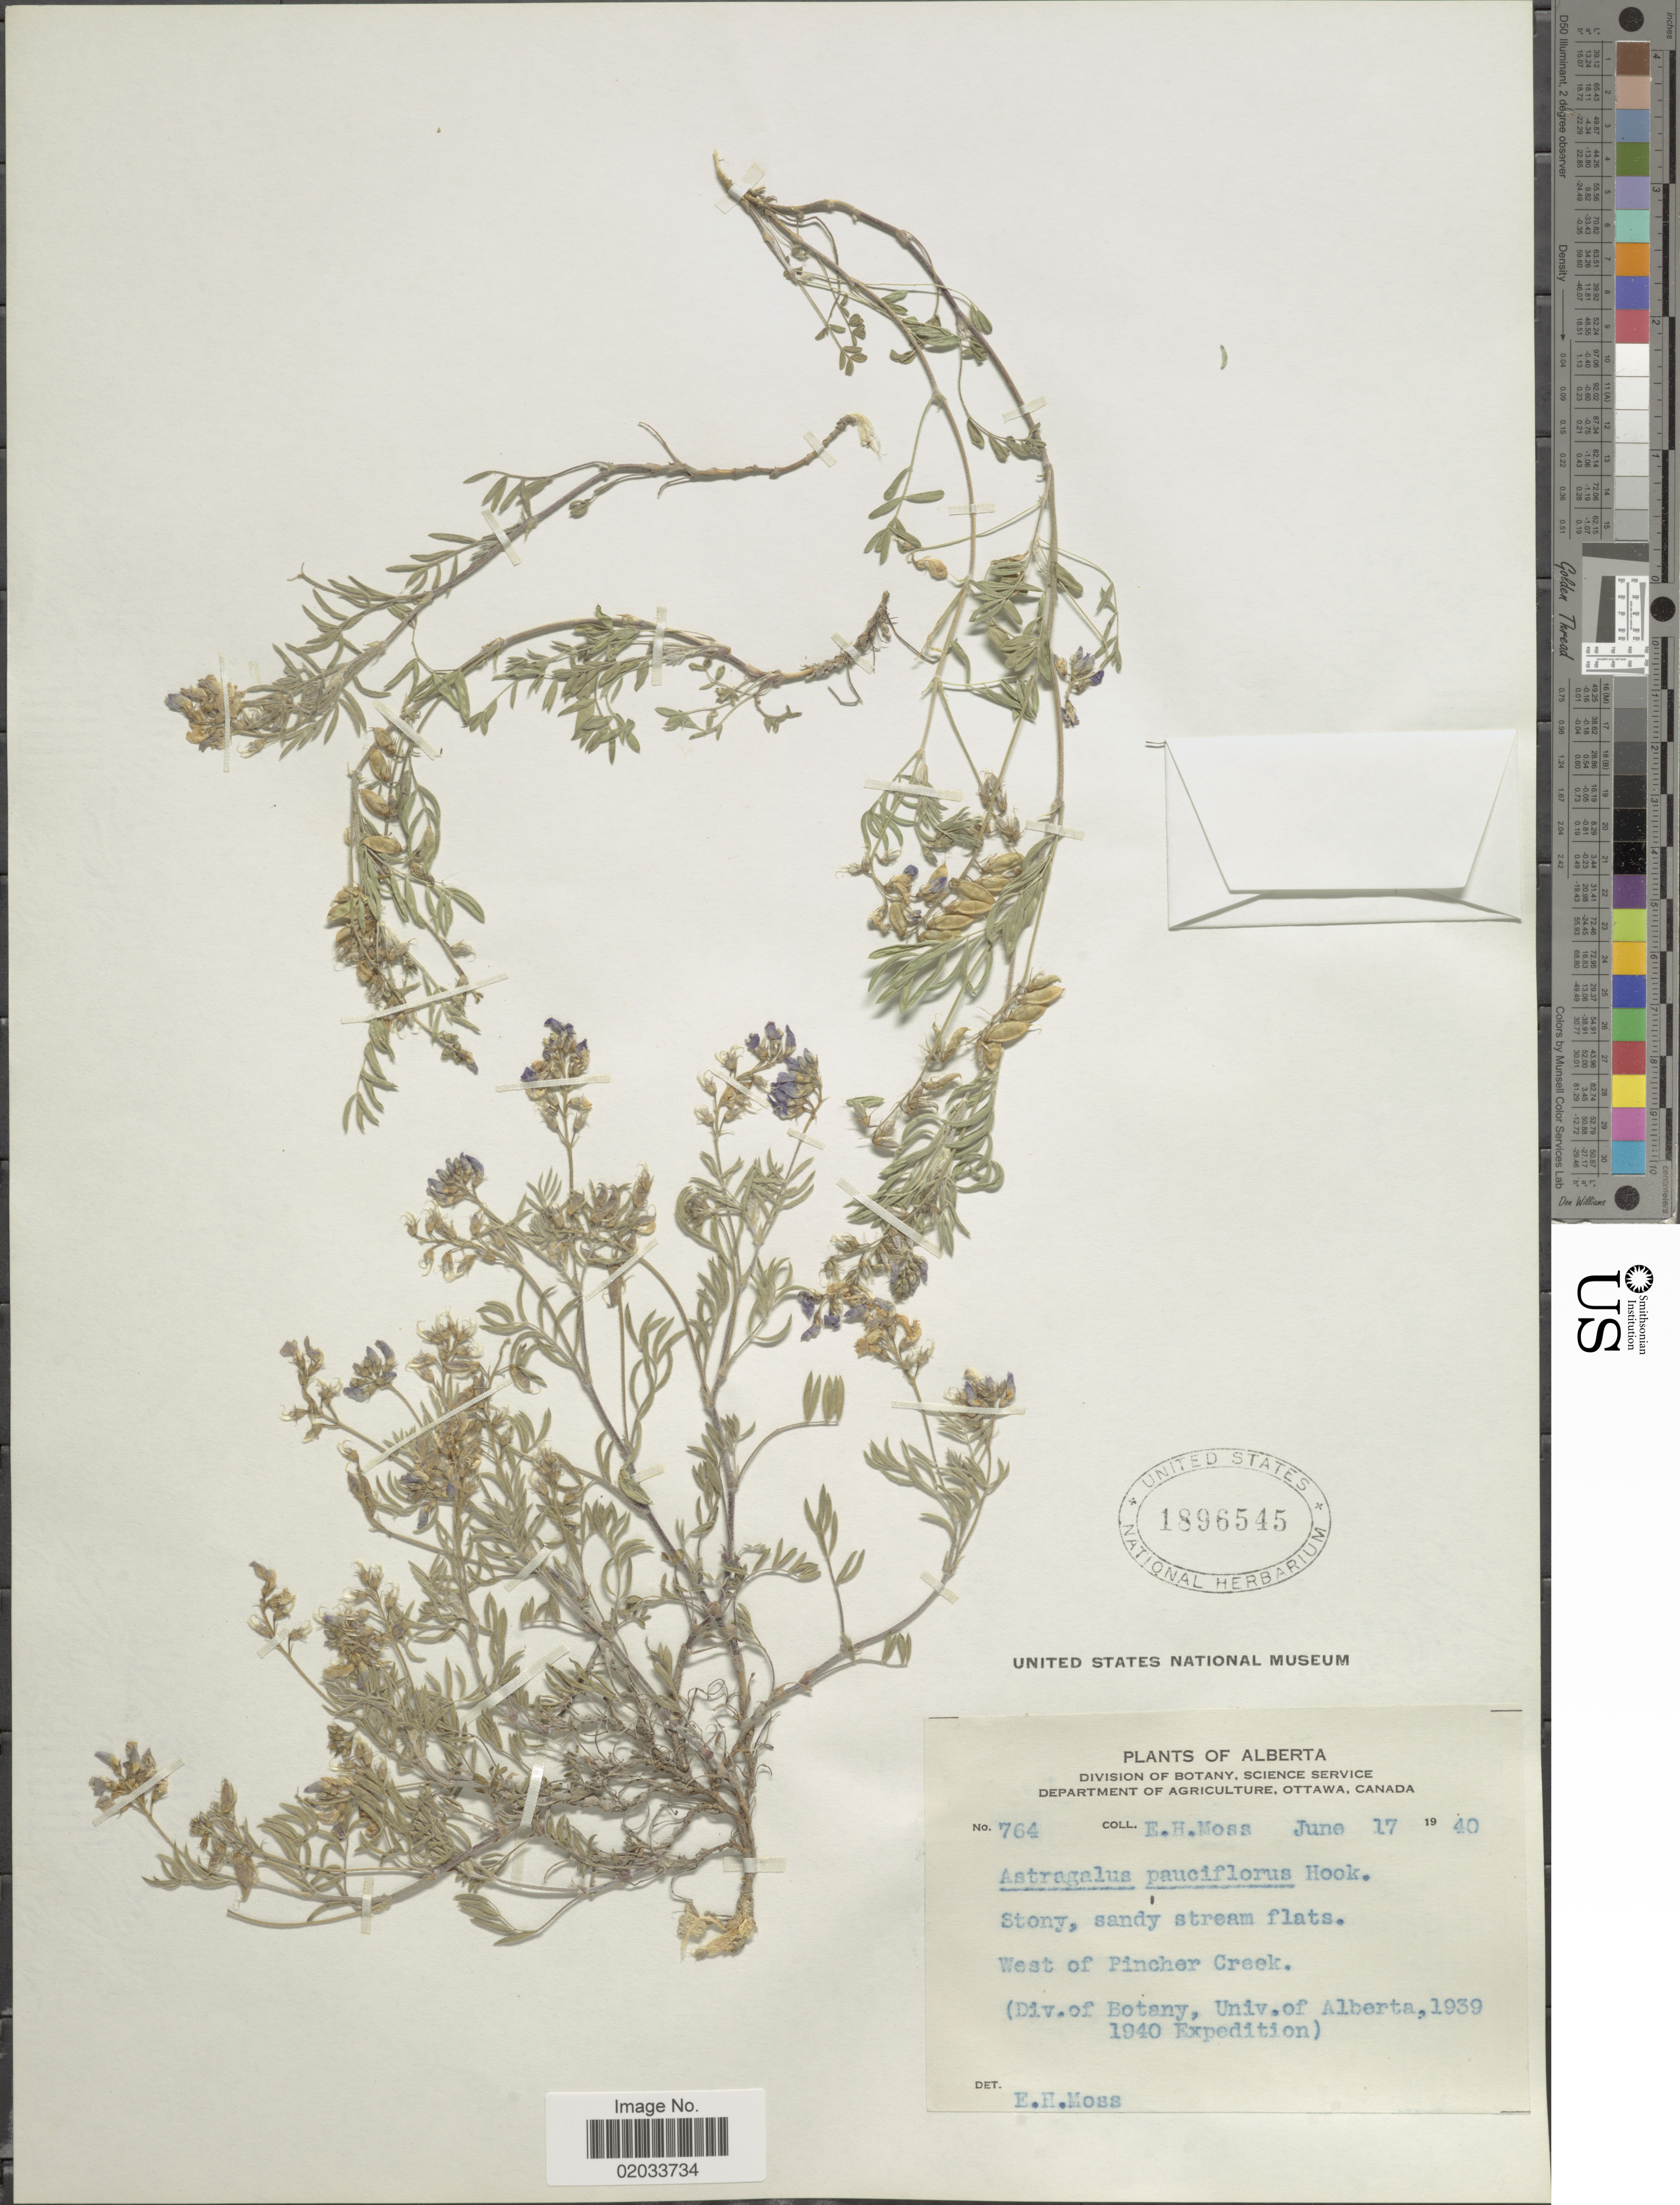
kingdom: Plantae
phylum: Tracheophyta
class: Magnoliopsida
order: Fabales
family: Fabaceae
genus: Astragalus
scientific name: Astragalus pauciflorus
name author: A. Gray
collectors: E. Moss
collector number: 764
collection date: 1940-06-17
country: Canada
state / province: Alberta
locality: Stony,s andy stream, West of Pincher Creek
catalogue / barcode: US 1896545